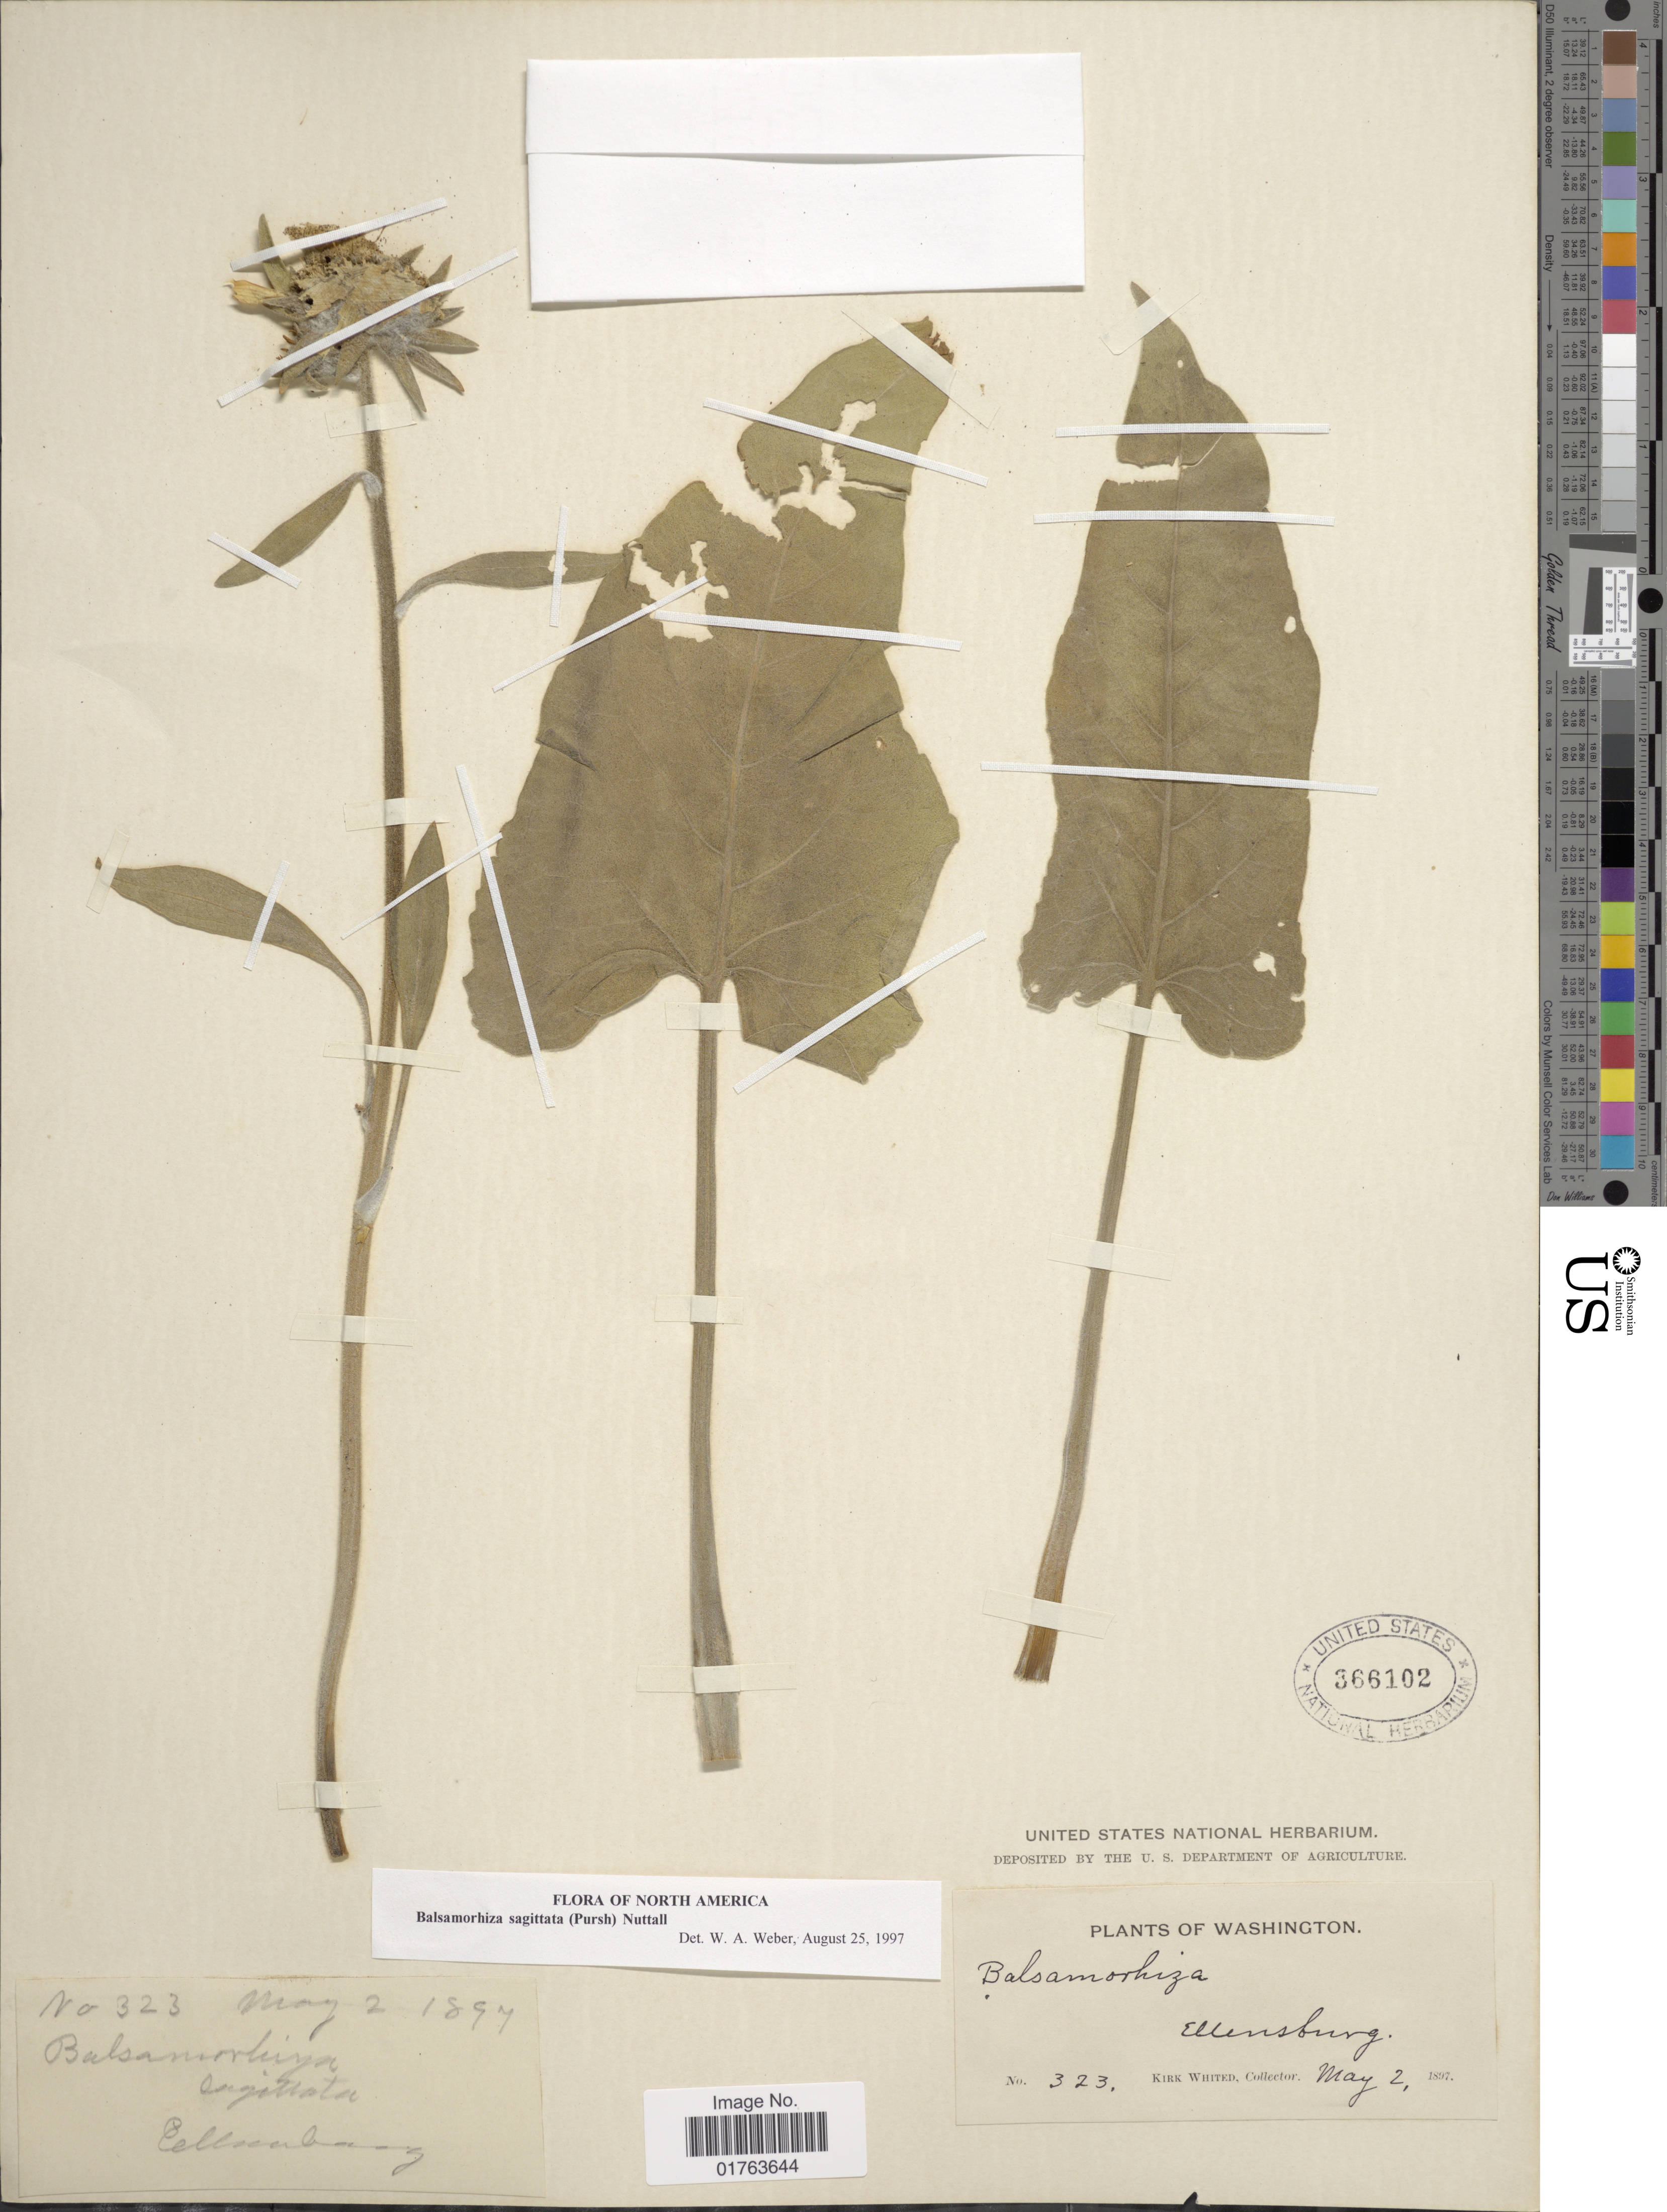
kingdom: Plantae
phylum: Tracheophyta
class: Magnoliopsida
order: Asterales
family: Asteraceae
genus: Balsamorhiza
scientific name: Balsamorhiza sagittata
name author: (Pursh) Nutt.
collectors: K. Whited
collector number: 323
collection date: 1897-05-02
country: United States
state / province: Washington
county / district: Kittitas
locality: Ellensburg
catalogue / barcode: US 366102